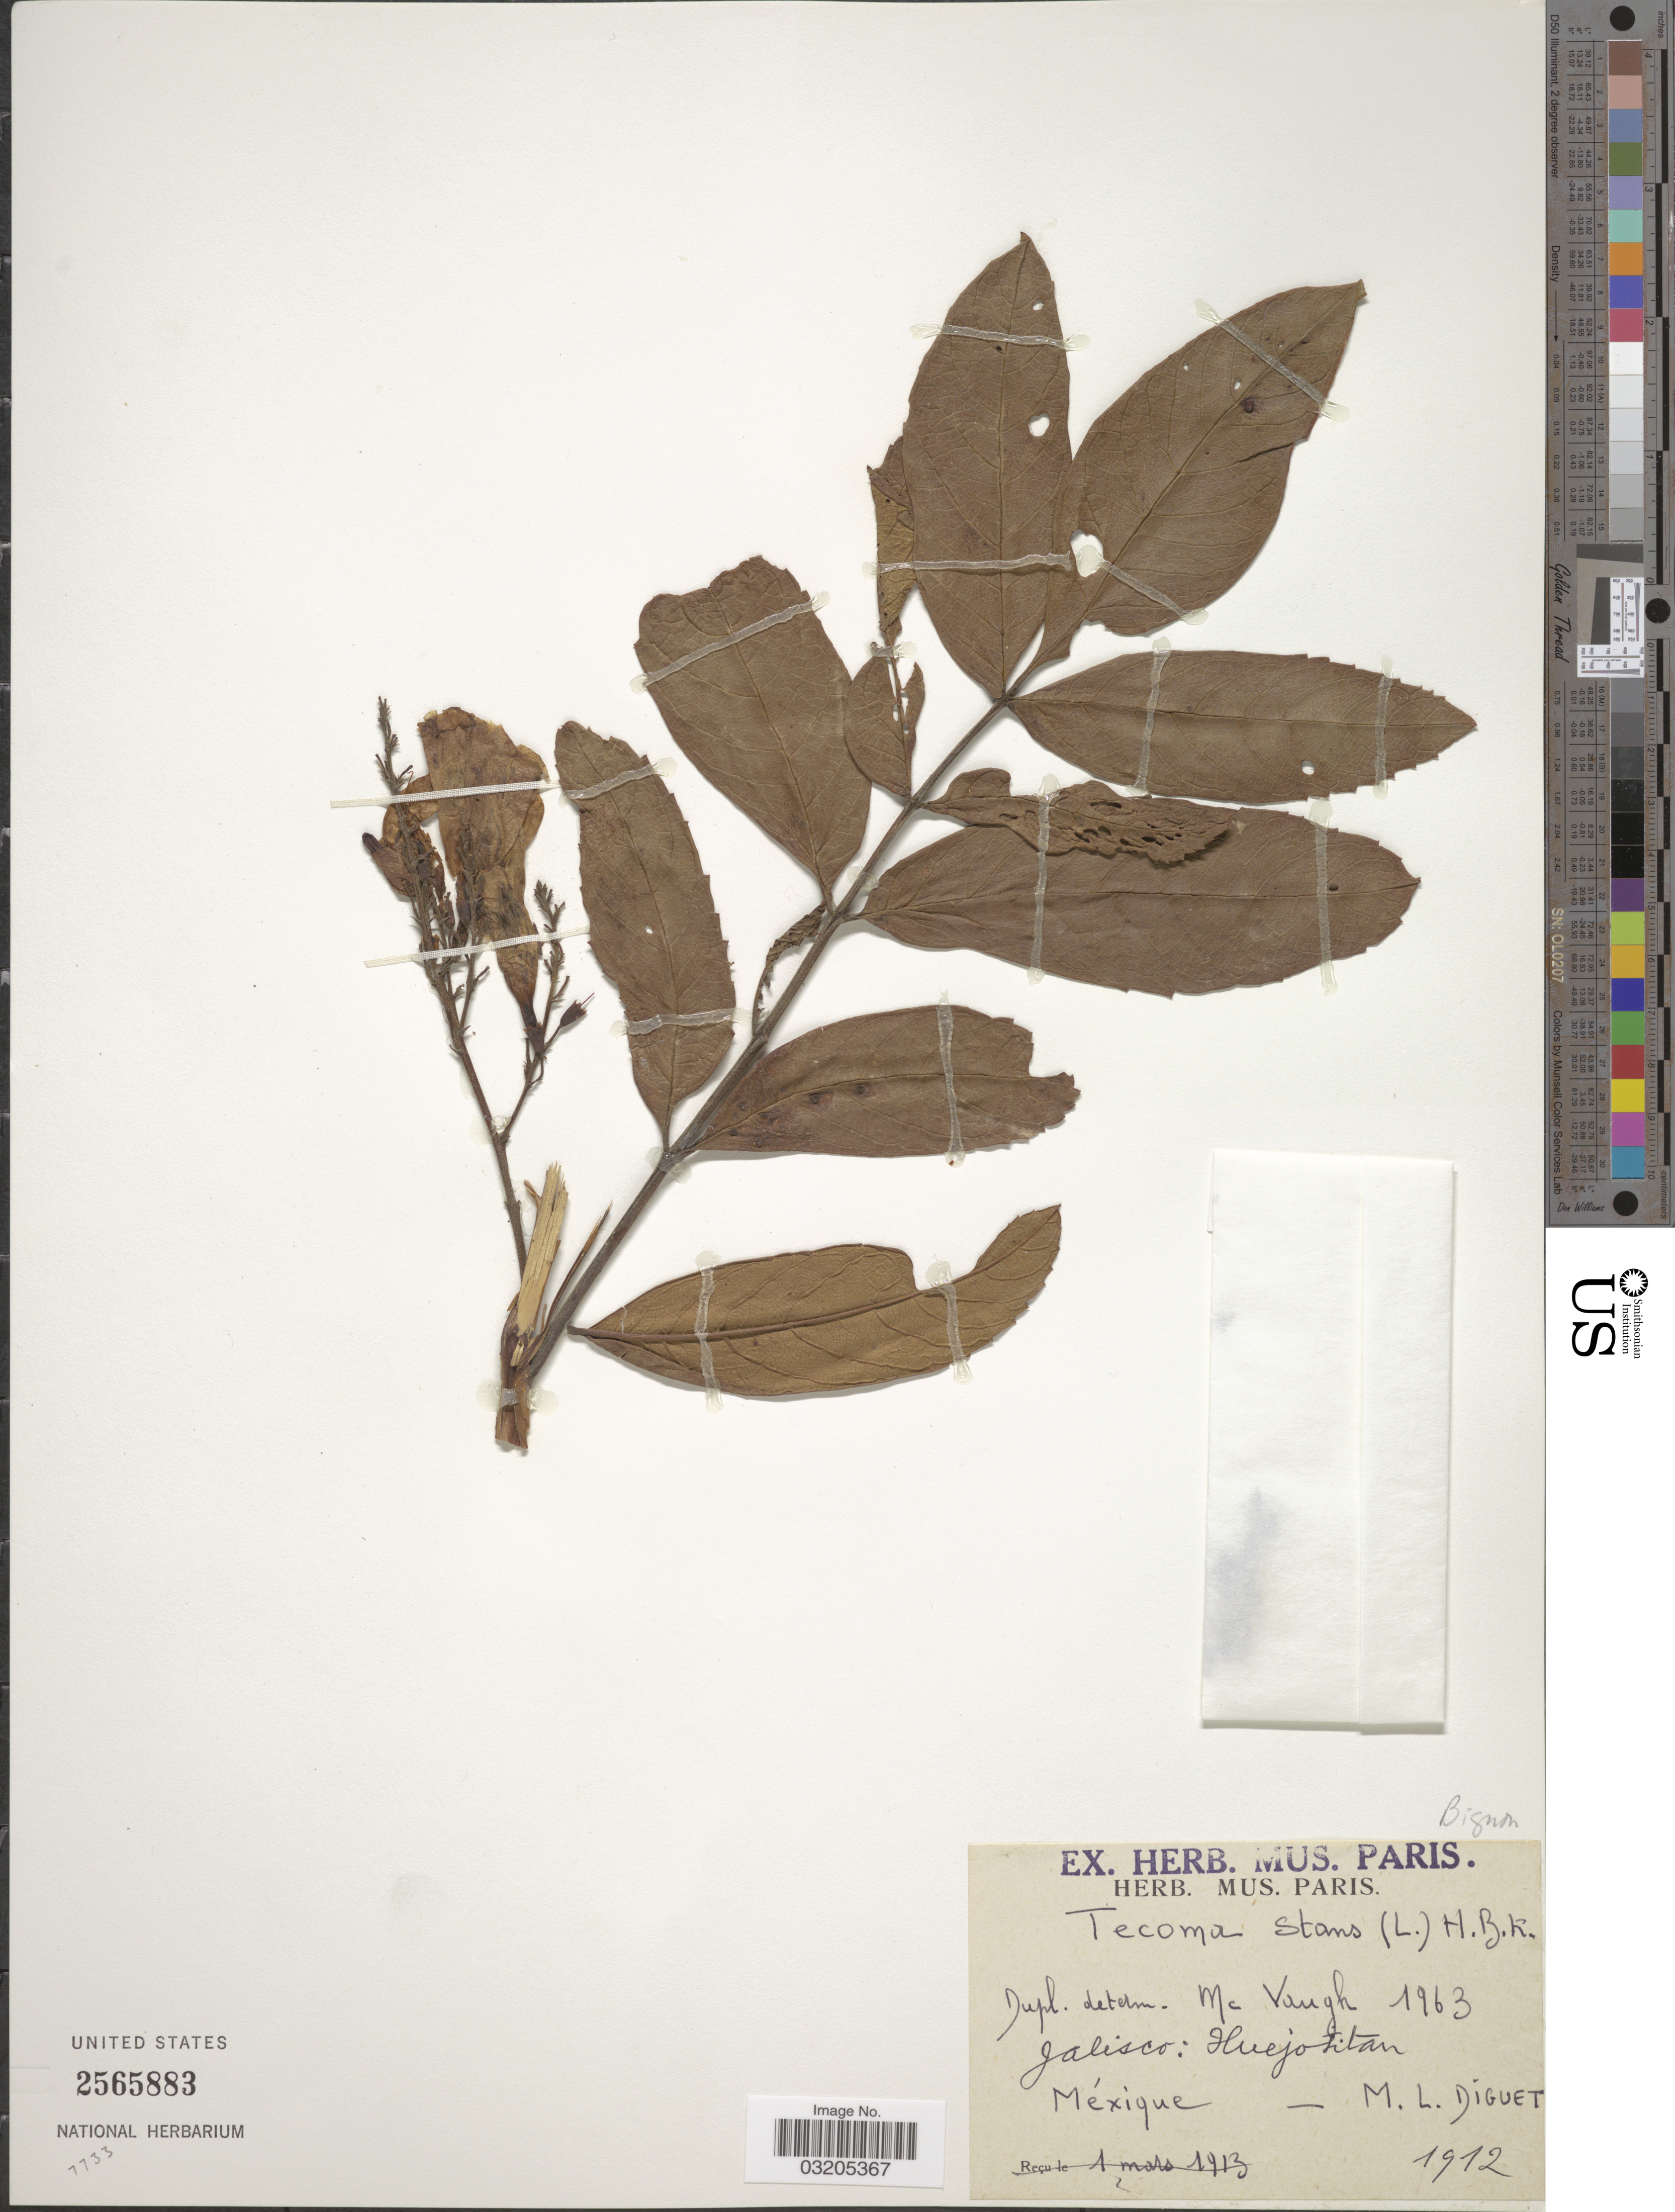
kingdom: Plantae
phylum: Tracheophyta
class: Magnoliopsida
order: Lamiales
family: Bignoniaceae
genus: Tecoma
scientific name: Tecoma stans var. stans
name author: (L.) Juss. ex Kunth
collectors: M. L. Diguet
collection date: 1912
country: Mexico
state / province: Jalisco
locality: Huejotitan.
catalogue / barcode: US 2565883